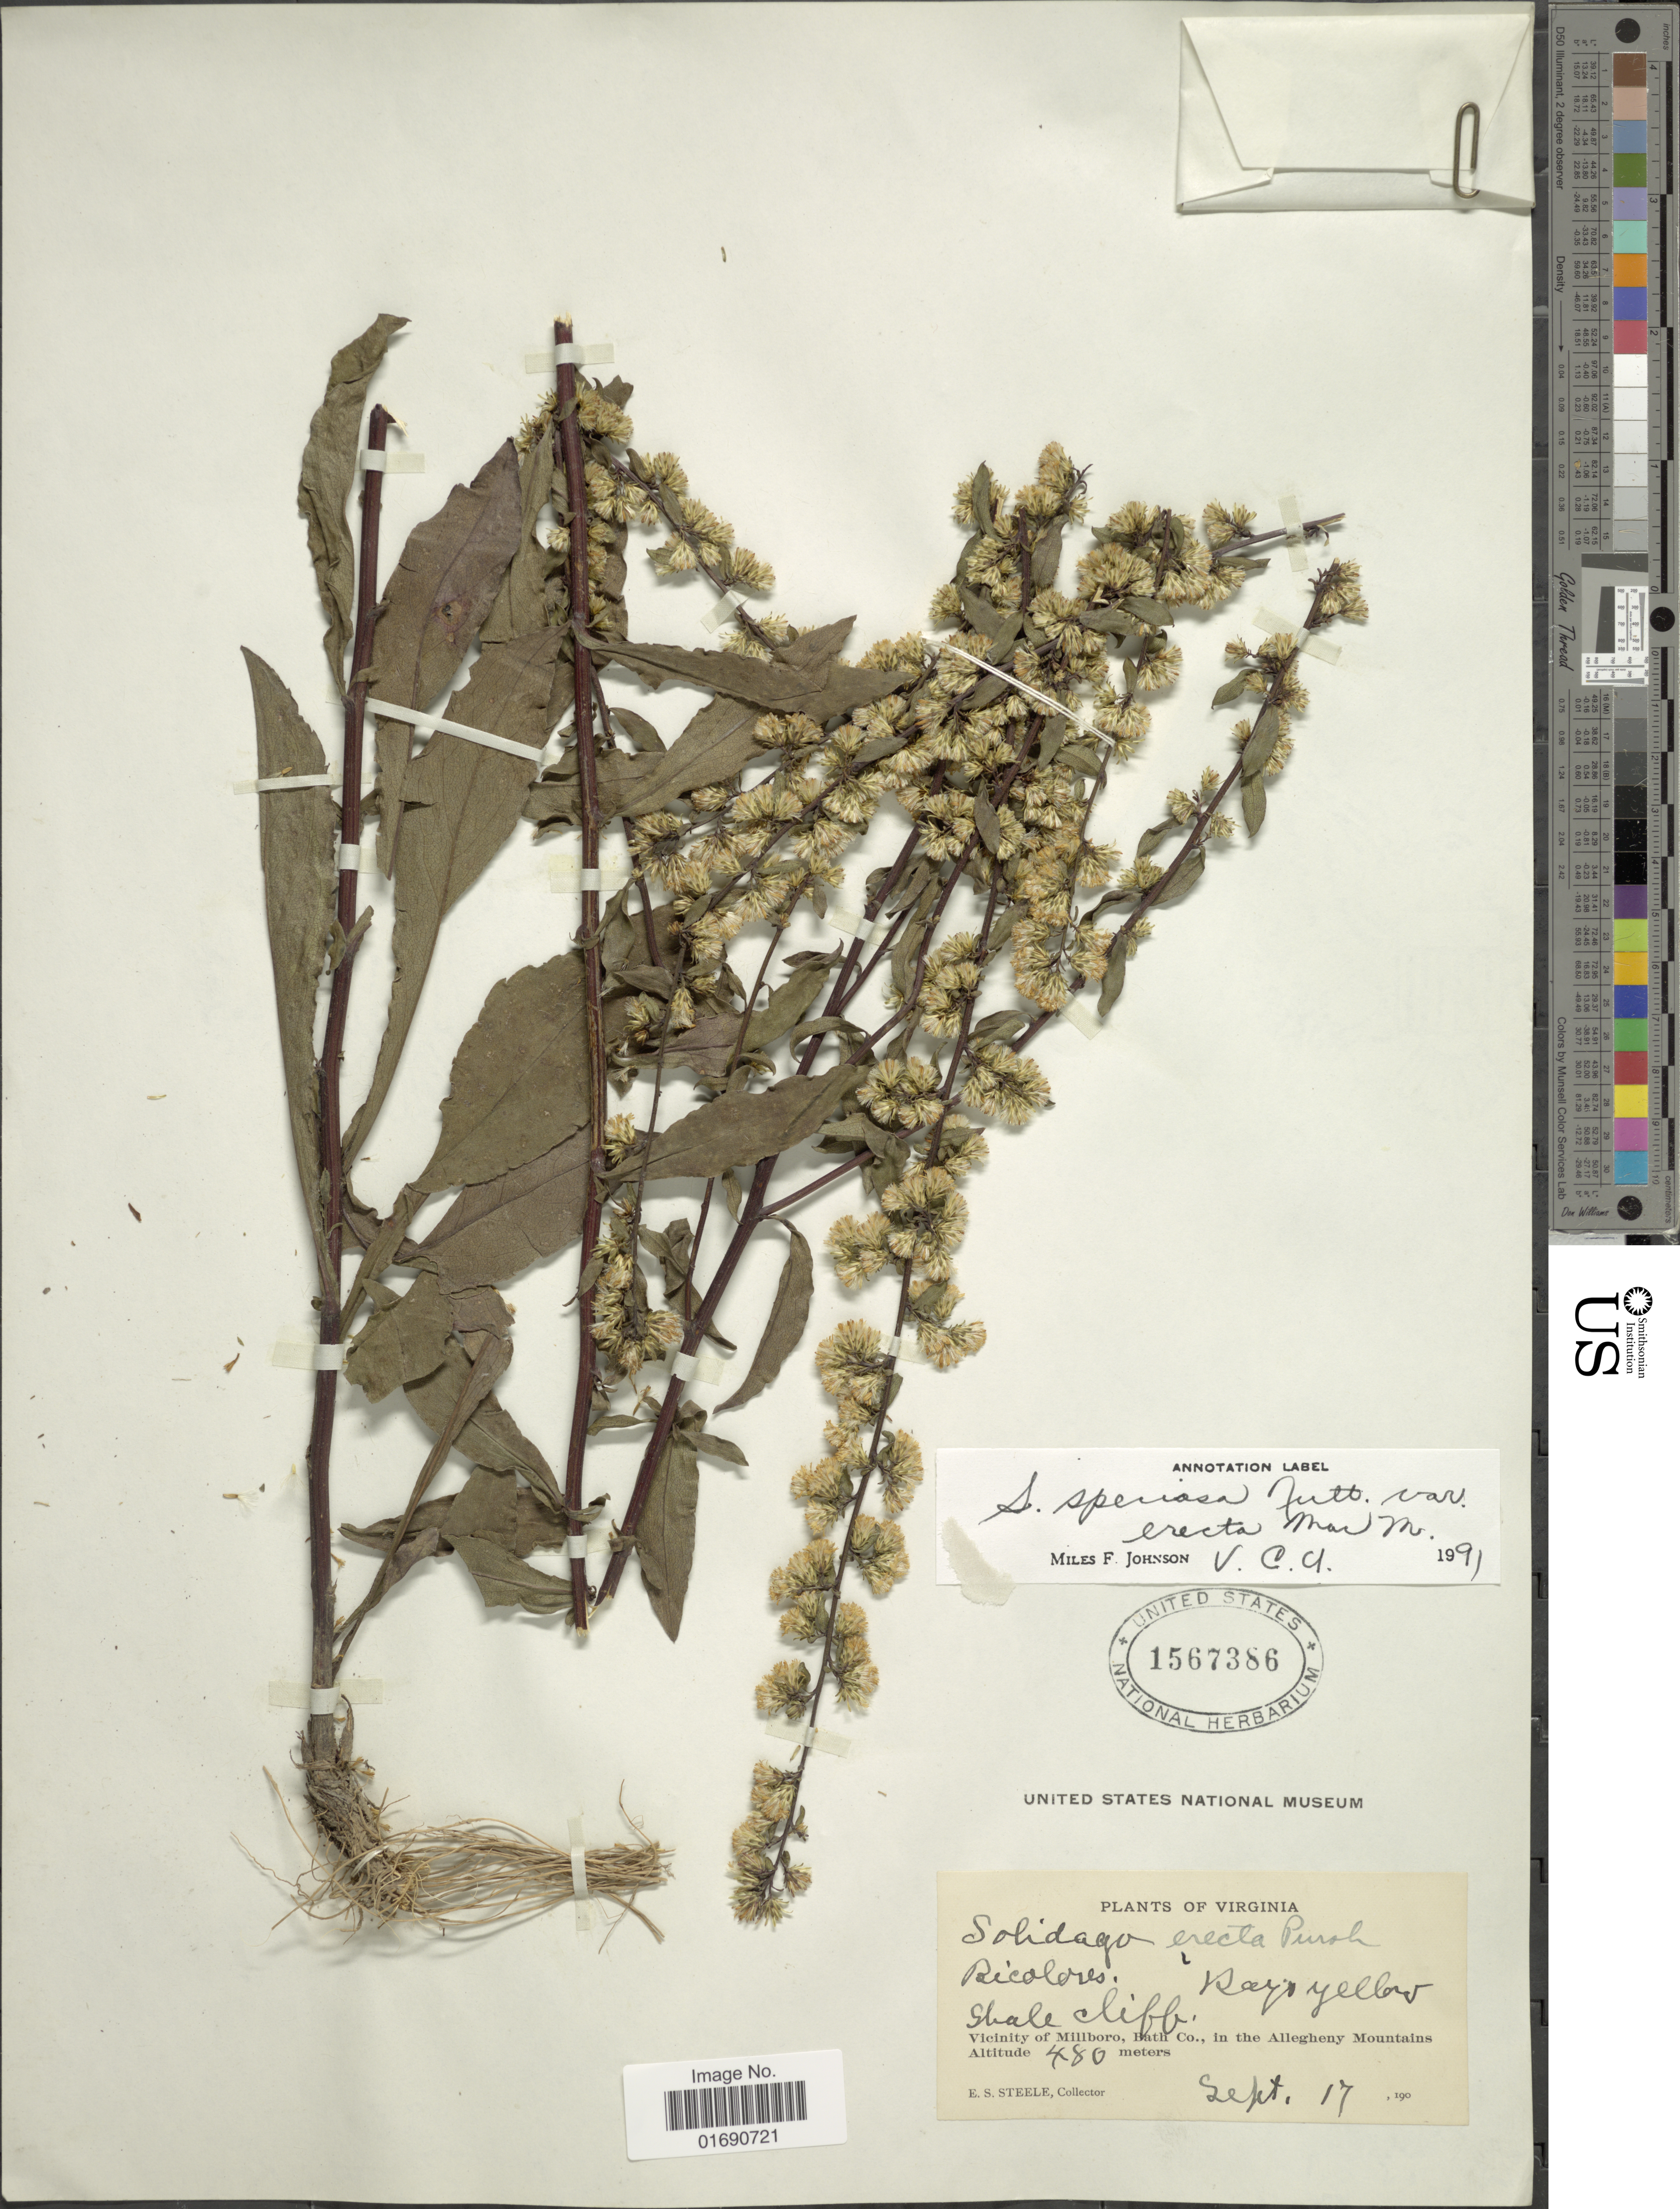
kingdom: Plantae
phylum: Tracheophyta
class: Magnoliopsida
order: Asterales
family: Asteraceae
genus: Solidago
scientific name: Solidago speciosa var. erecta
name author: (Pursh) MacMill.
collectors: E. Steele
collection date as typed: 190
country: United States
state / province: Virginia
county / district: Bath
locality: Shale Cliff, rays Yellow, Vicinity of Millboro, Bath Co., in the Allegheny Mountains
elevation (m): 480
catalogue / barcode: US 1567386